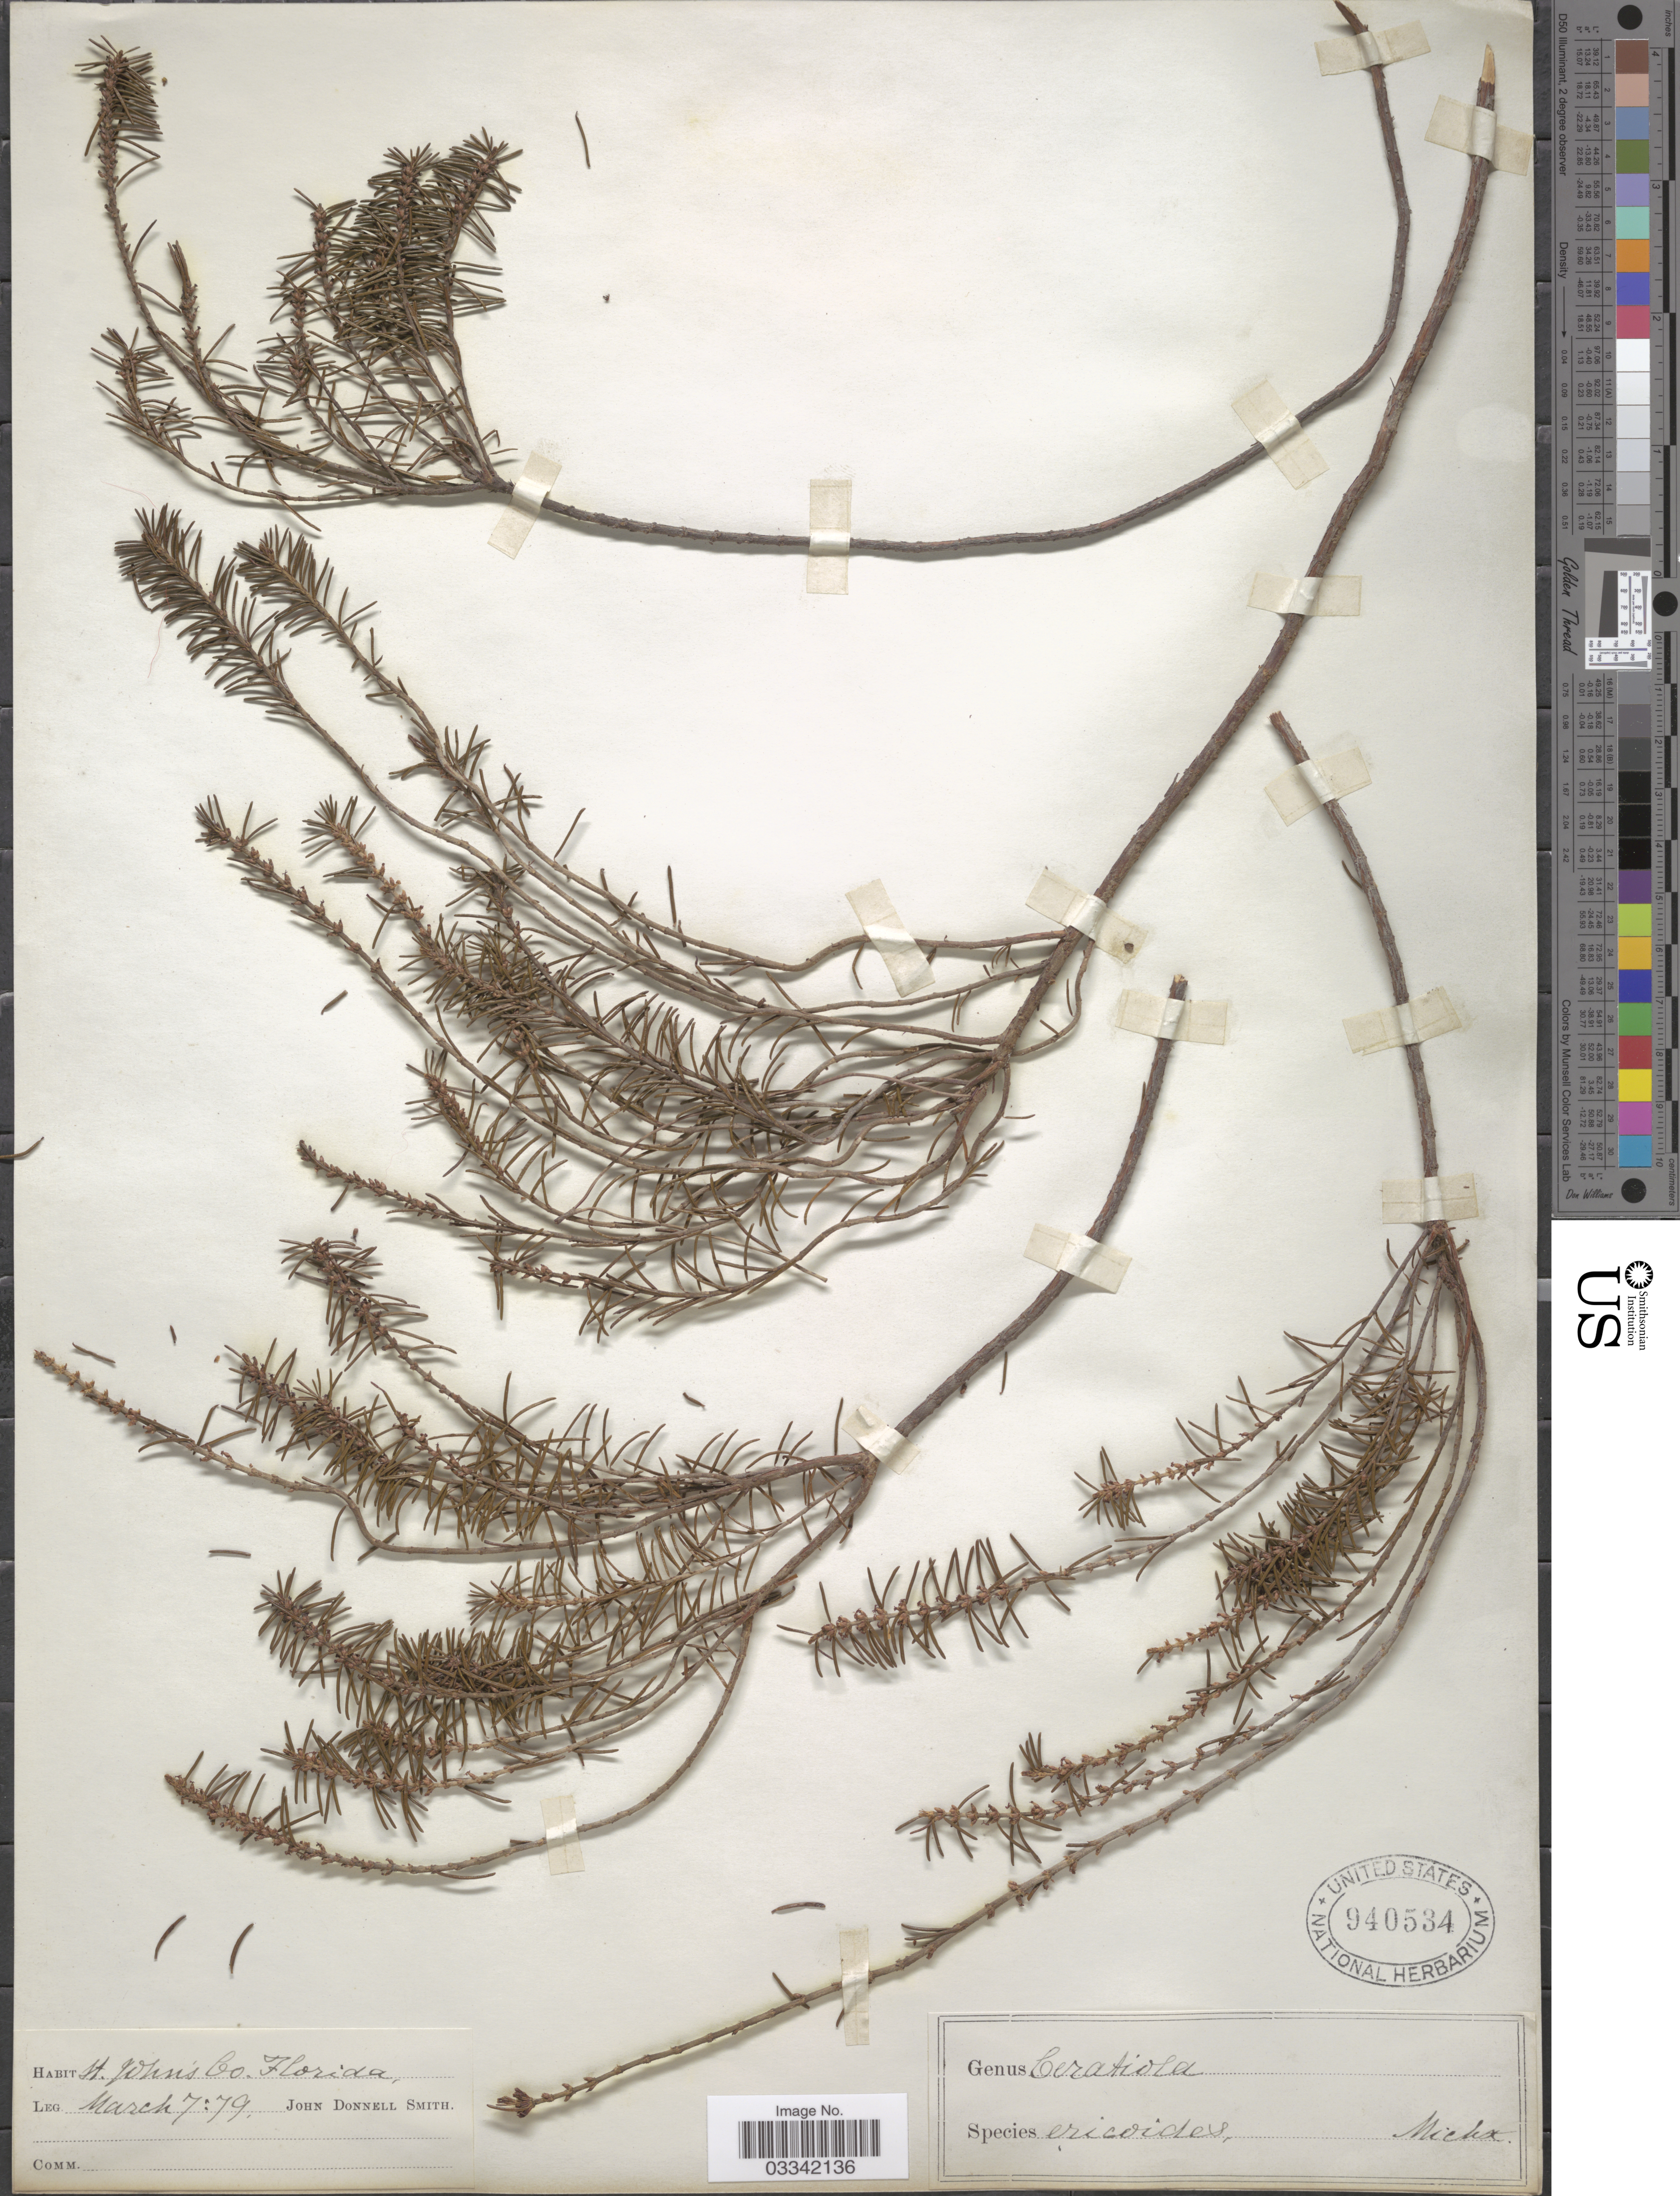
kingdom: Plantae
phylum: Tracheophyta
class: Magnoliopsida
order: Ericales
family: Ericaceae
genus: Ceratiola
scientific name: Ceratiola ericoides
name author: Michx.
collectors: J. Donnell Smith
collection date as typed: Transcribed d/m/y: 7/3/79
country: United States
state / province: Florida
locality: St. John's Co.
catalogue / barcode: US 940534